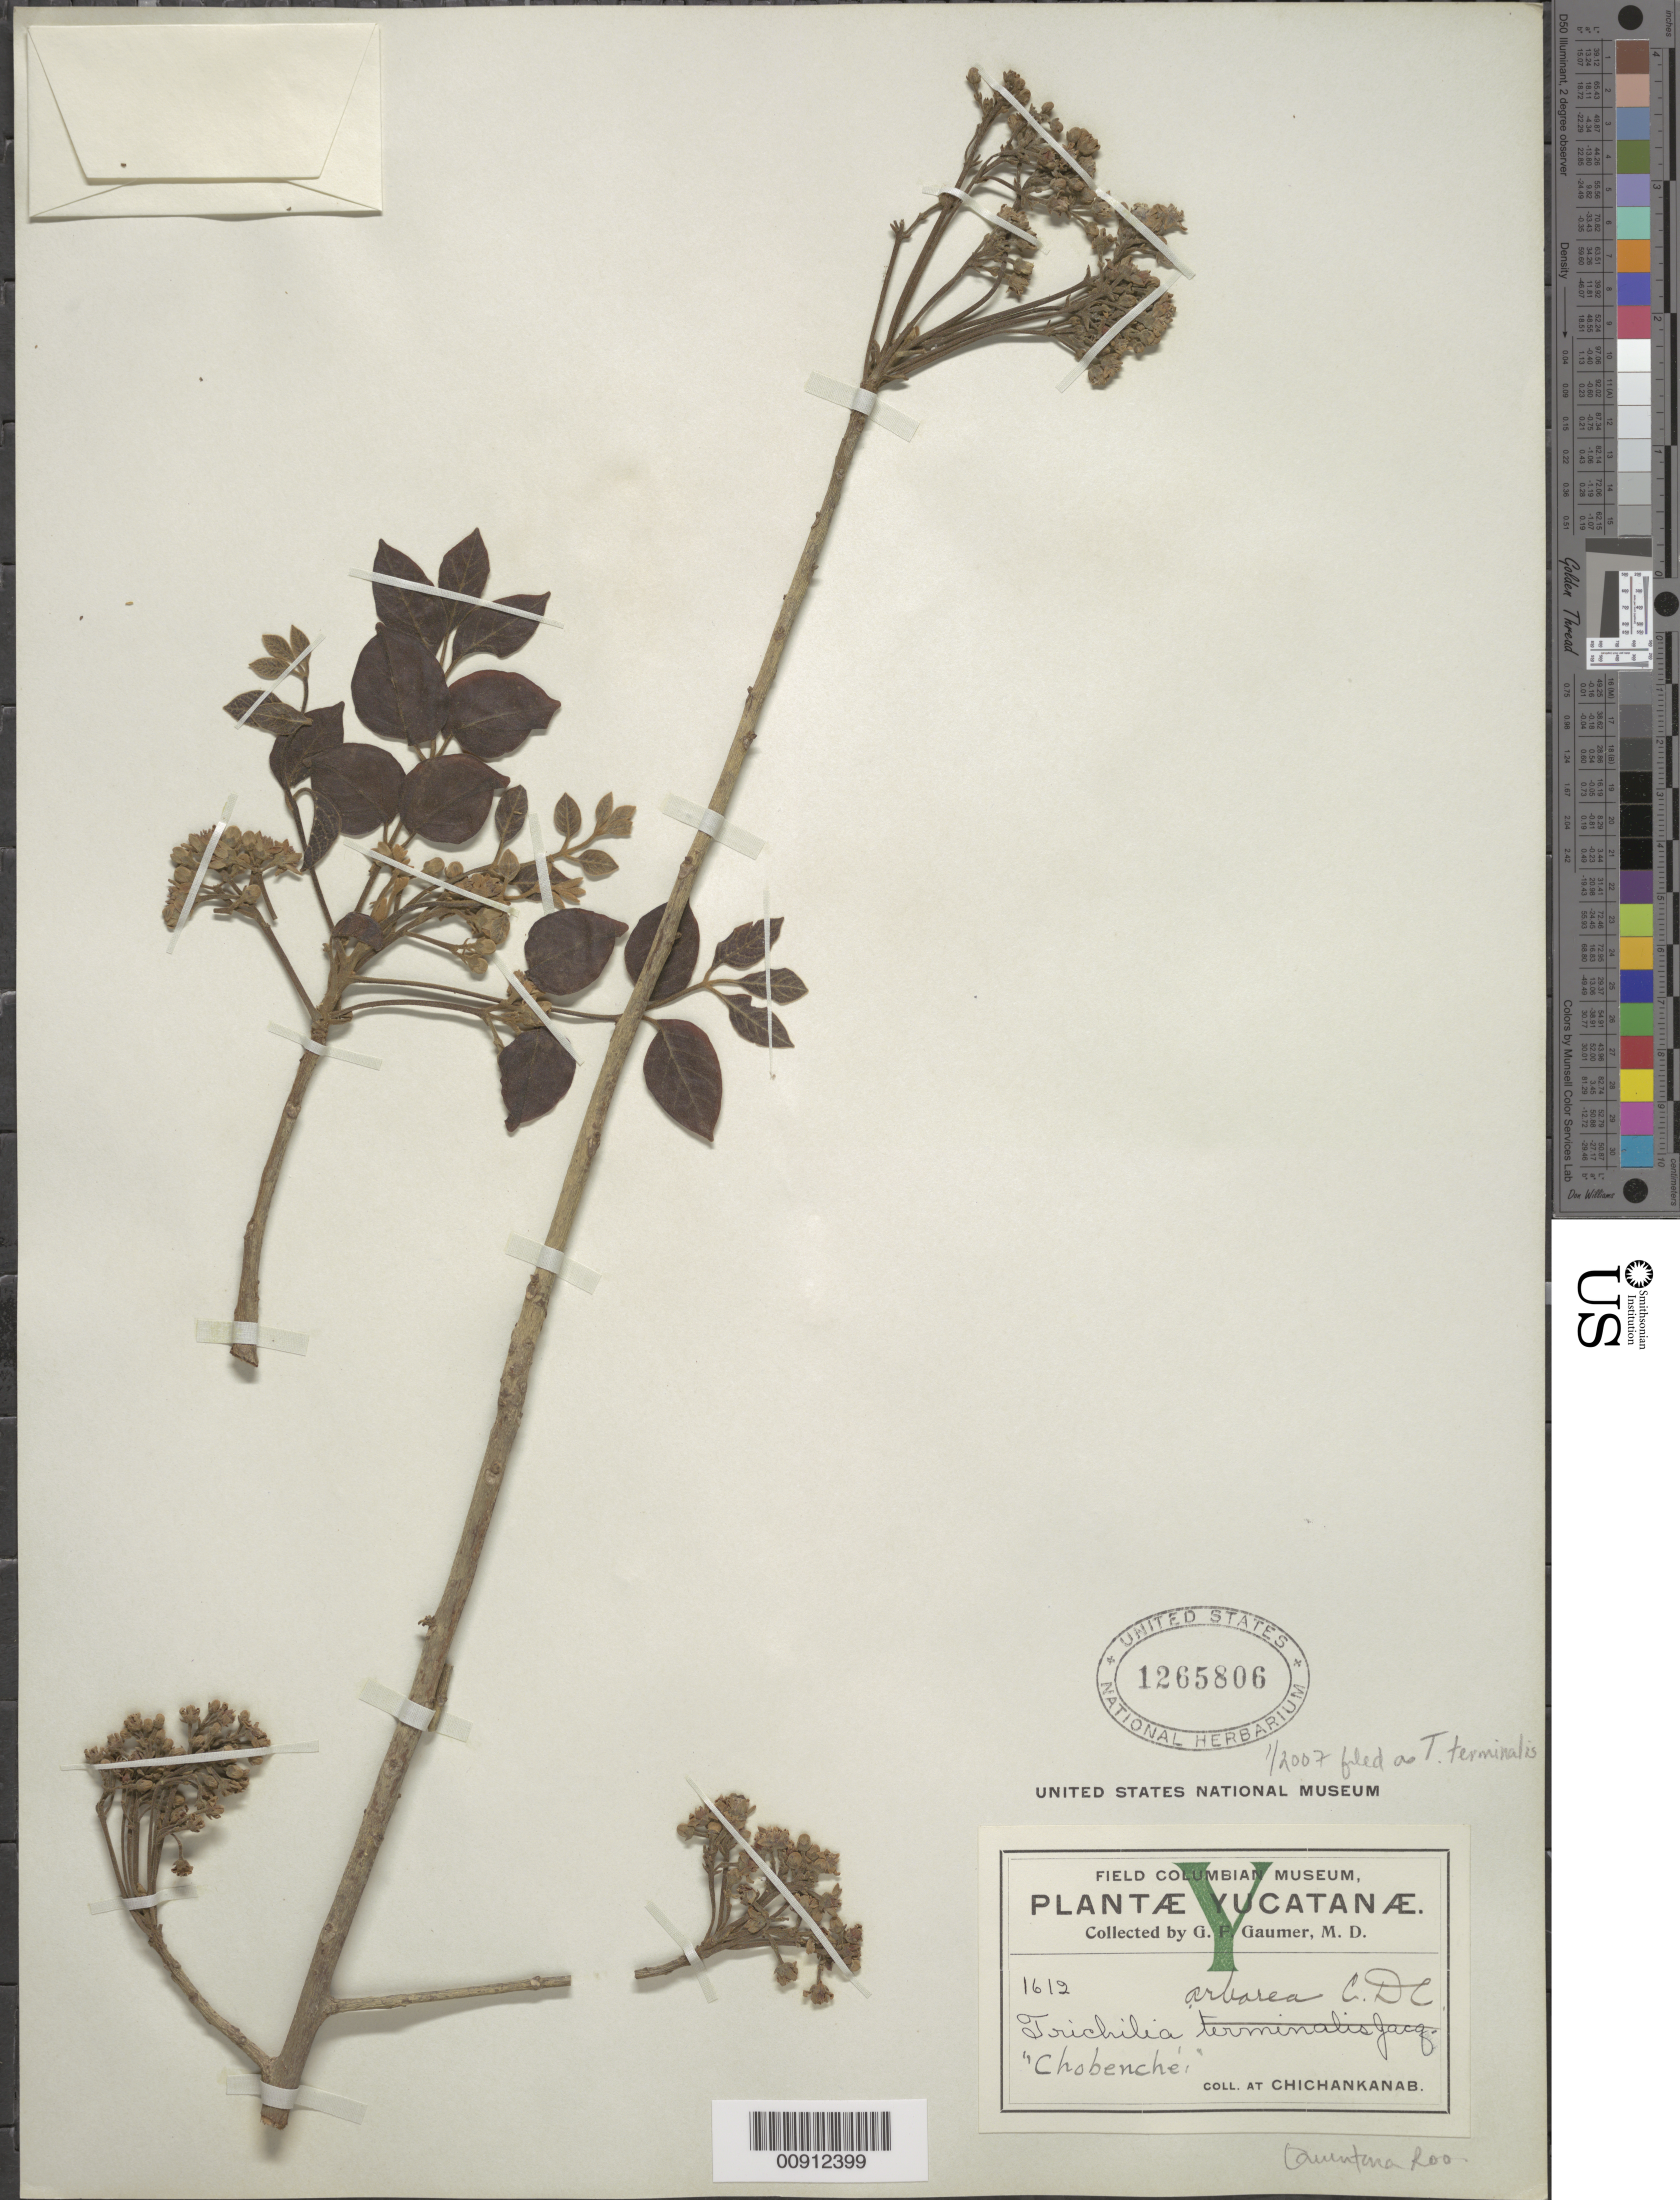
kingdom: Plantae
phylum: Tracheophyta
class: Magnoliopsida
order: Sapindales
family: Meliaceae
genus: Trichilia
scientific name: Trichilia terminalis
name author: Jacq.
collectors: G. F. Gaumer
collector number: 1612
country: Mexico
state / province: Quintana Roo / Yucatán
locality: Chichankanab.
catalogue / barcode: US 1265806